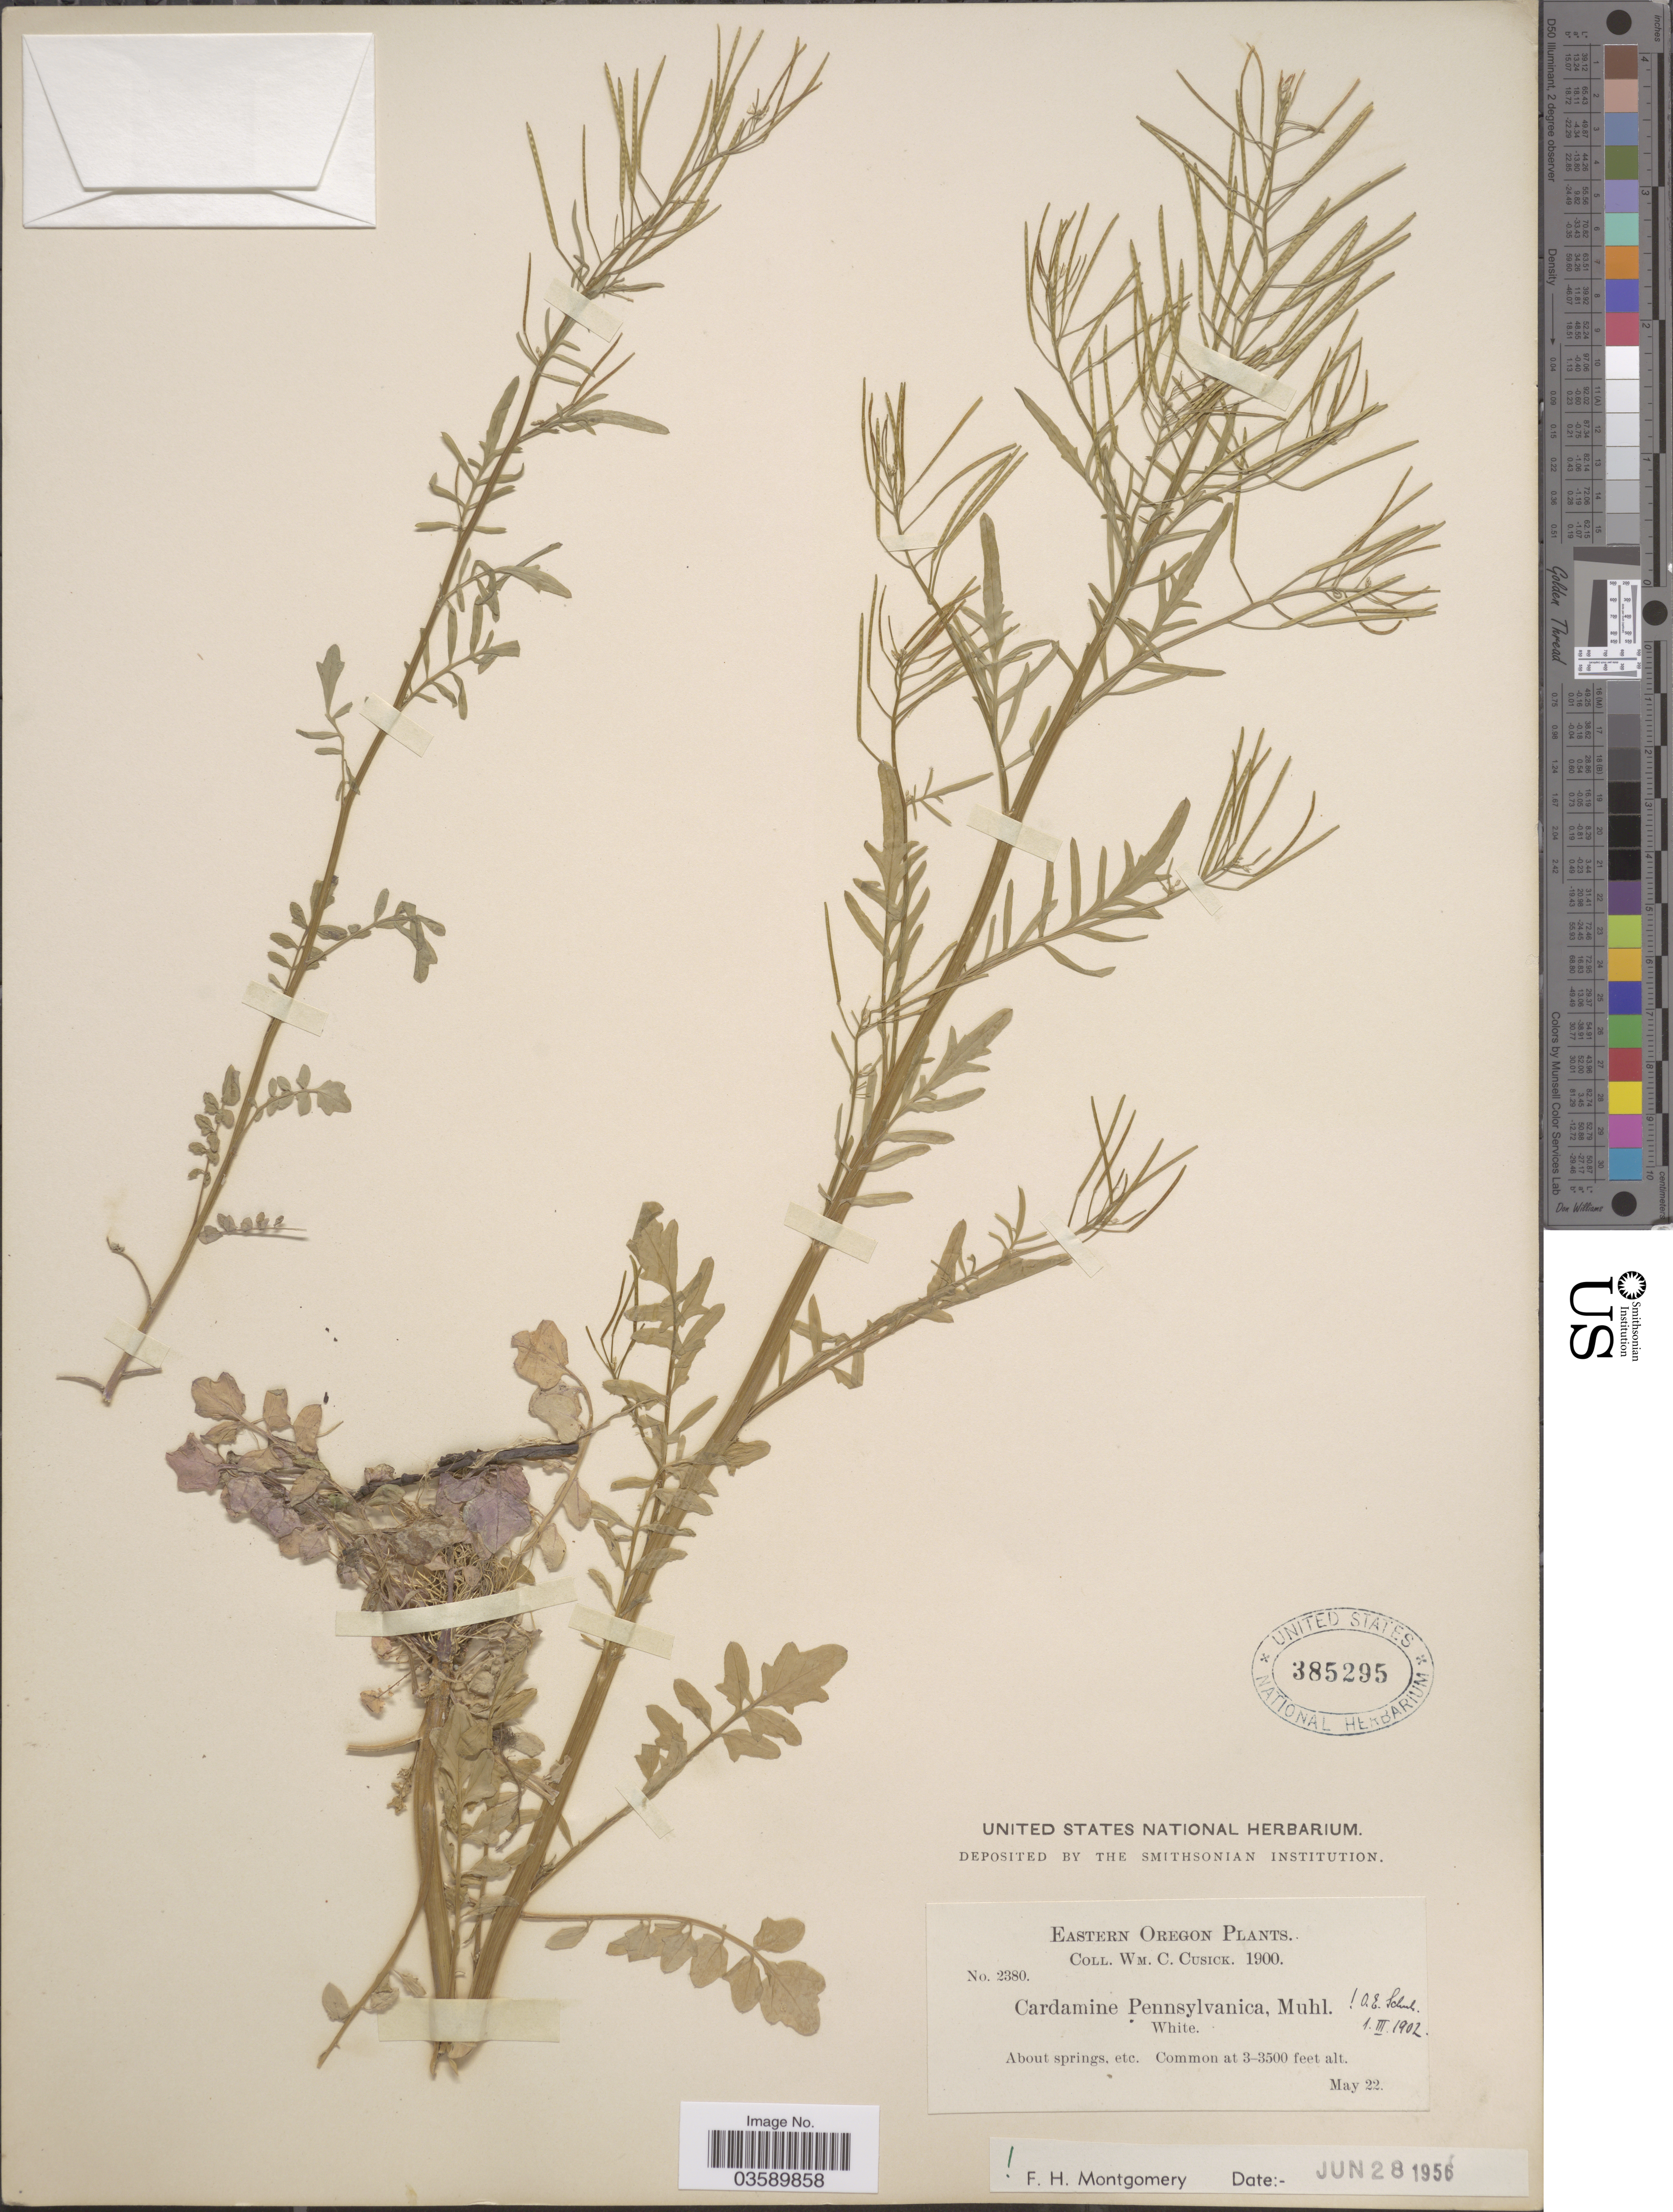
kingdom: Plantae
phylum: Tracheophyta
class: Magnoliopsida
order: Brassicales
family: Brassicaceae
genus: Cardamine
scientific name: Cardamine pensylvanica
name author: Muhl. ex Willd.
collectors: W. C. Cusick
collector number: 2380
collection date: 1900-05-22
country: United States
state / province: Oregon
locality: Eastern Oregon. About springs, etc.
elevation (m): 914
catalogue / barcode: US 385295